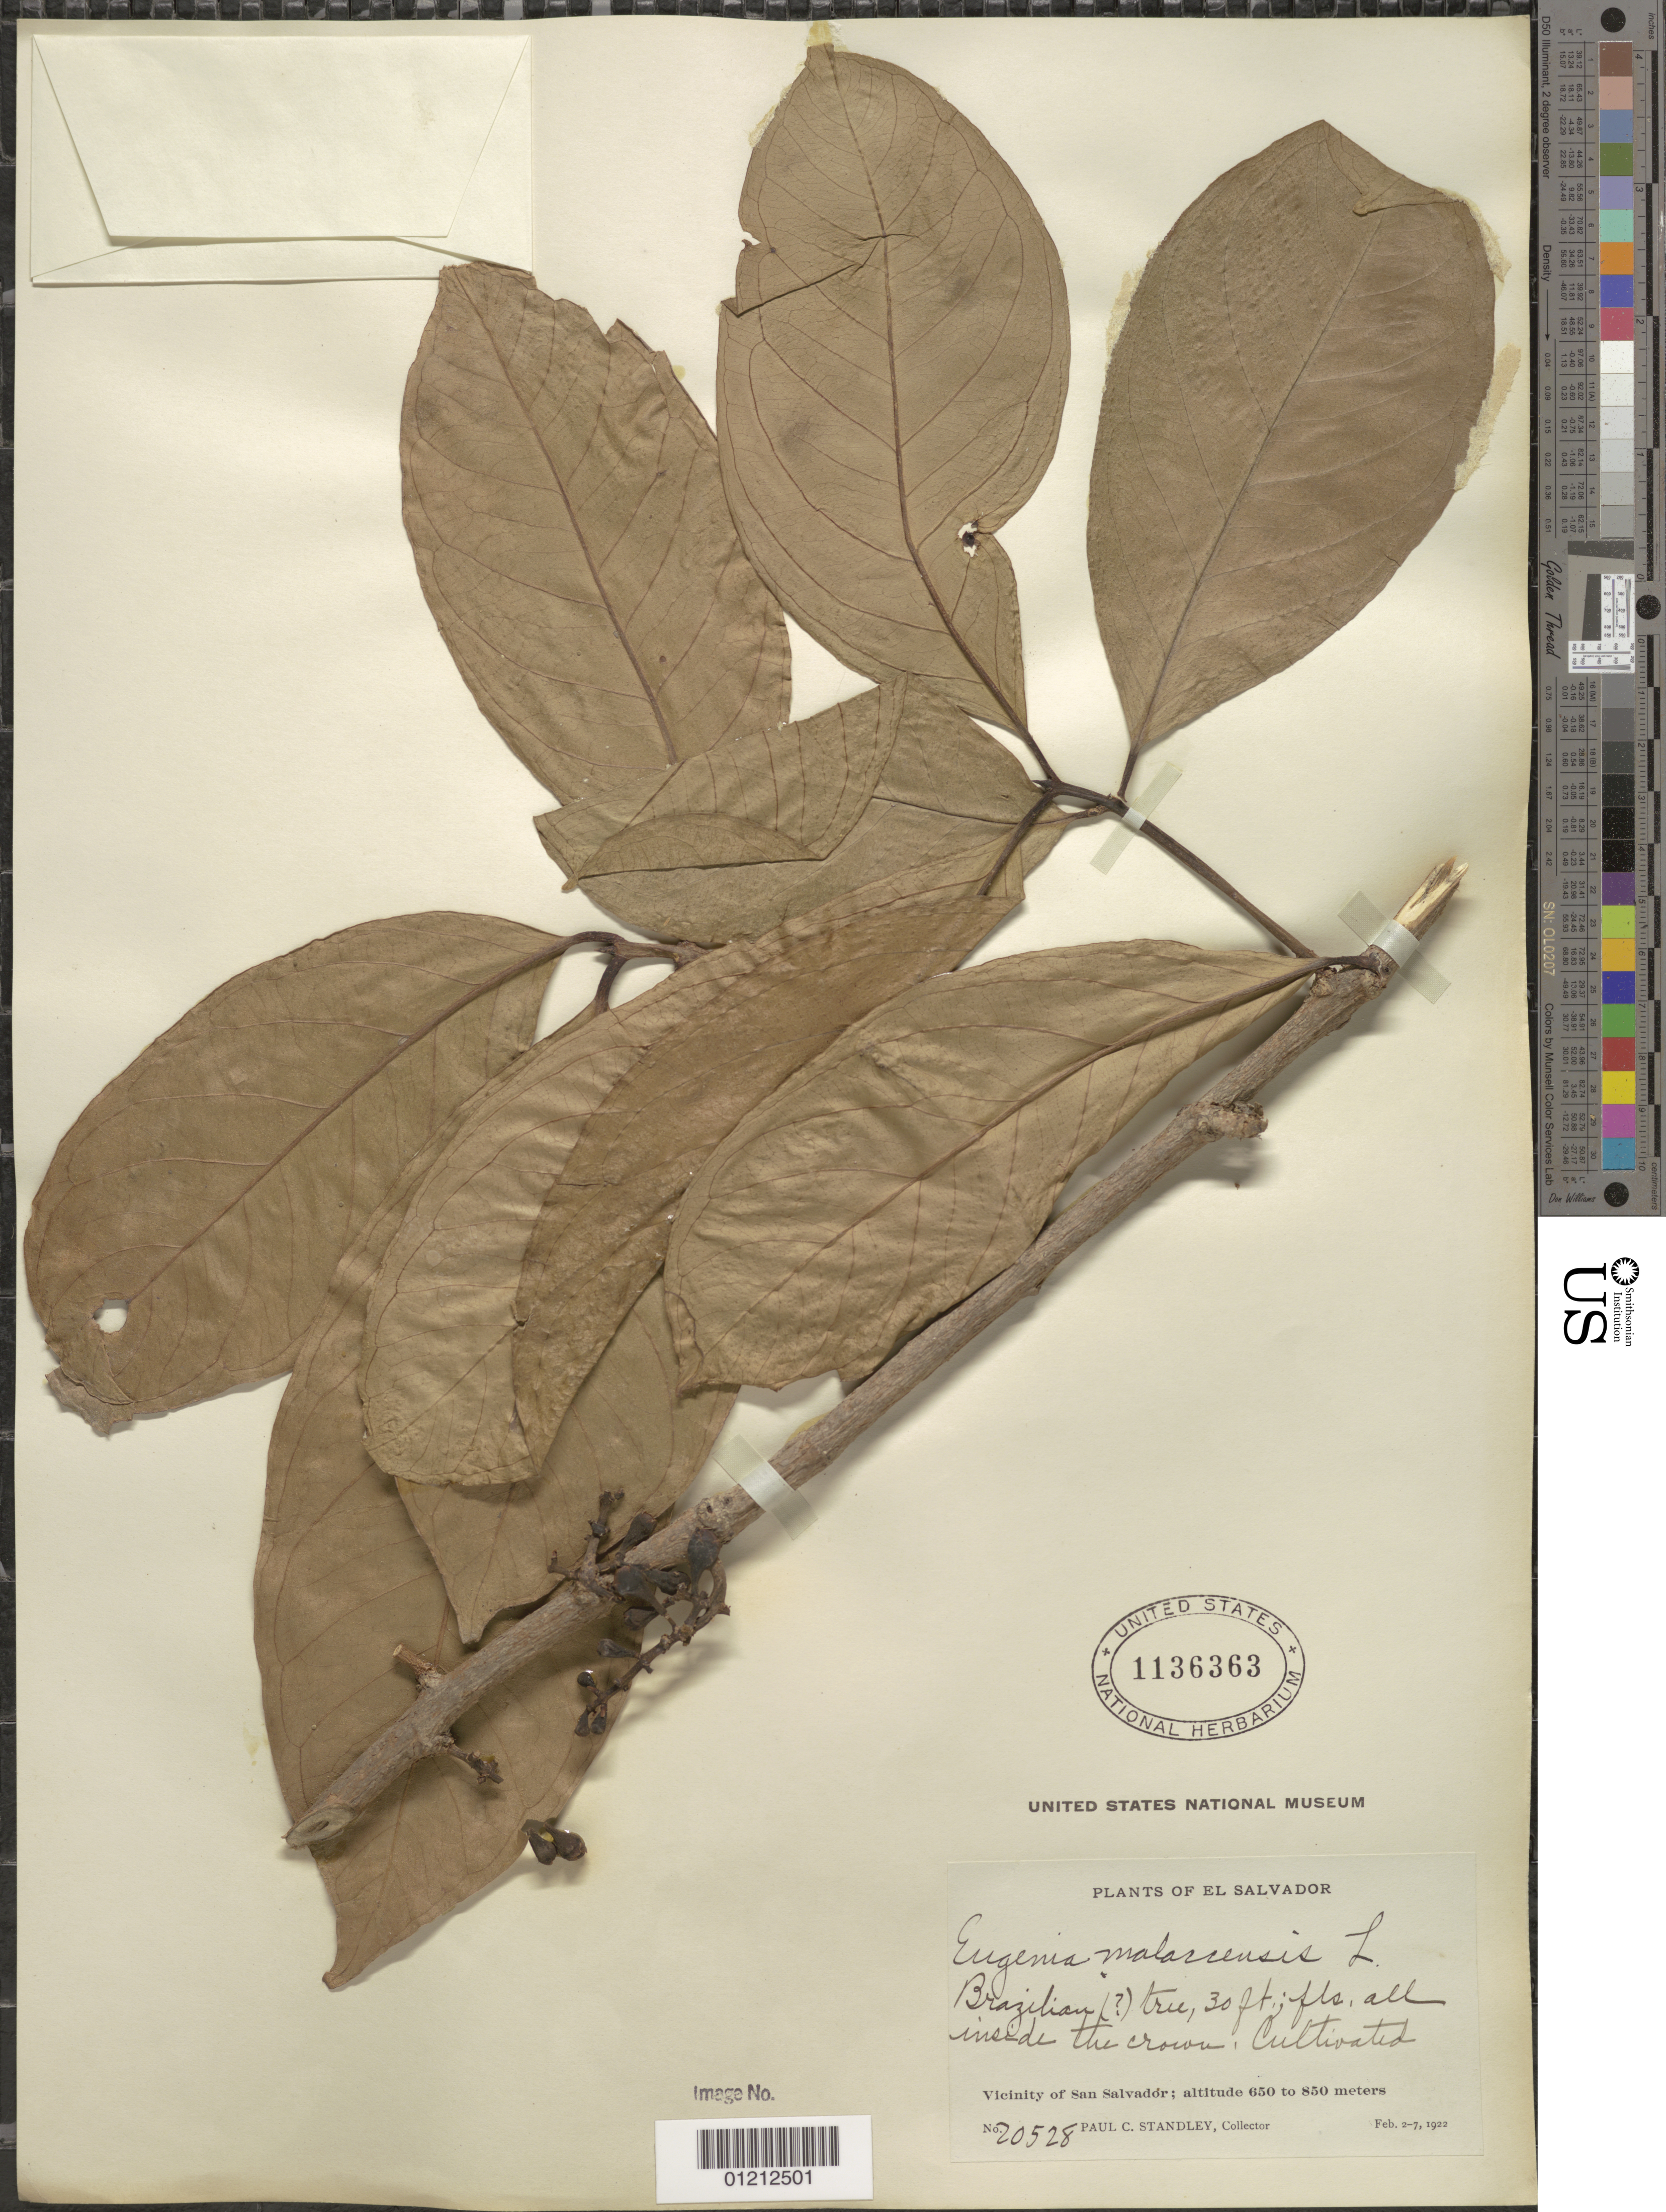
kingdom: Plantae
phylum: Tracheophyta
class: Magnoliopsida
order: Myrtales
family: Myrtaceae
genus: Eugenia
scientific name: Eugenia malaccensis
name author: L.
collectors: P. C. Standley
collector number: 20528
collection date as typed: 02-07 Feb 1922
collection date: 1922-02-02/1922-02-07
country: El Salvador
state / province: San Salvador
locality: Vicinity of San Salvador.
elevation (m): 650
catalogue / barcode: US 1136363